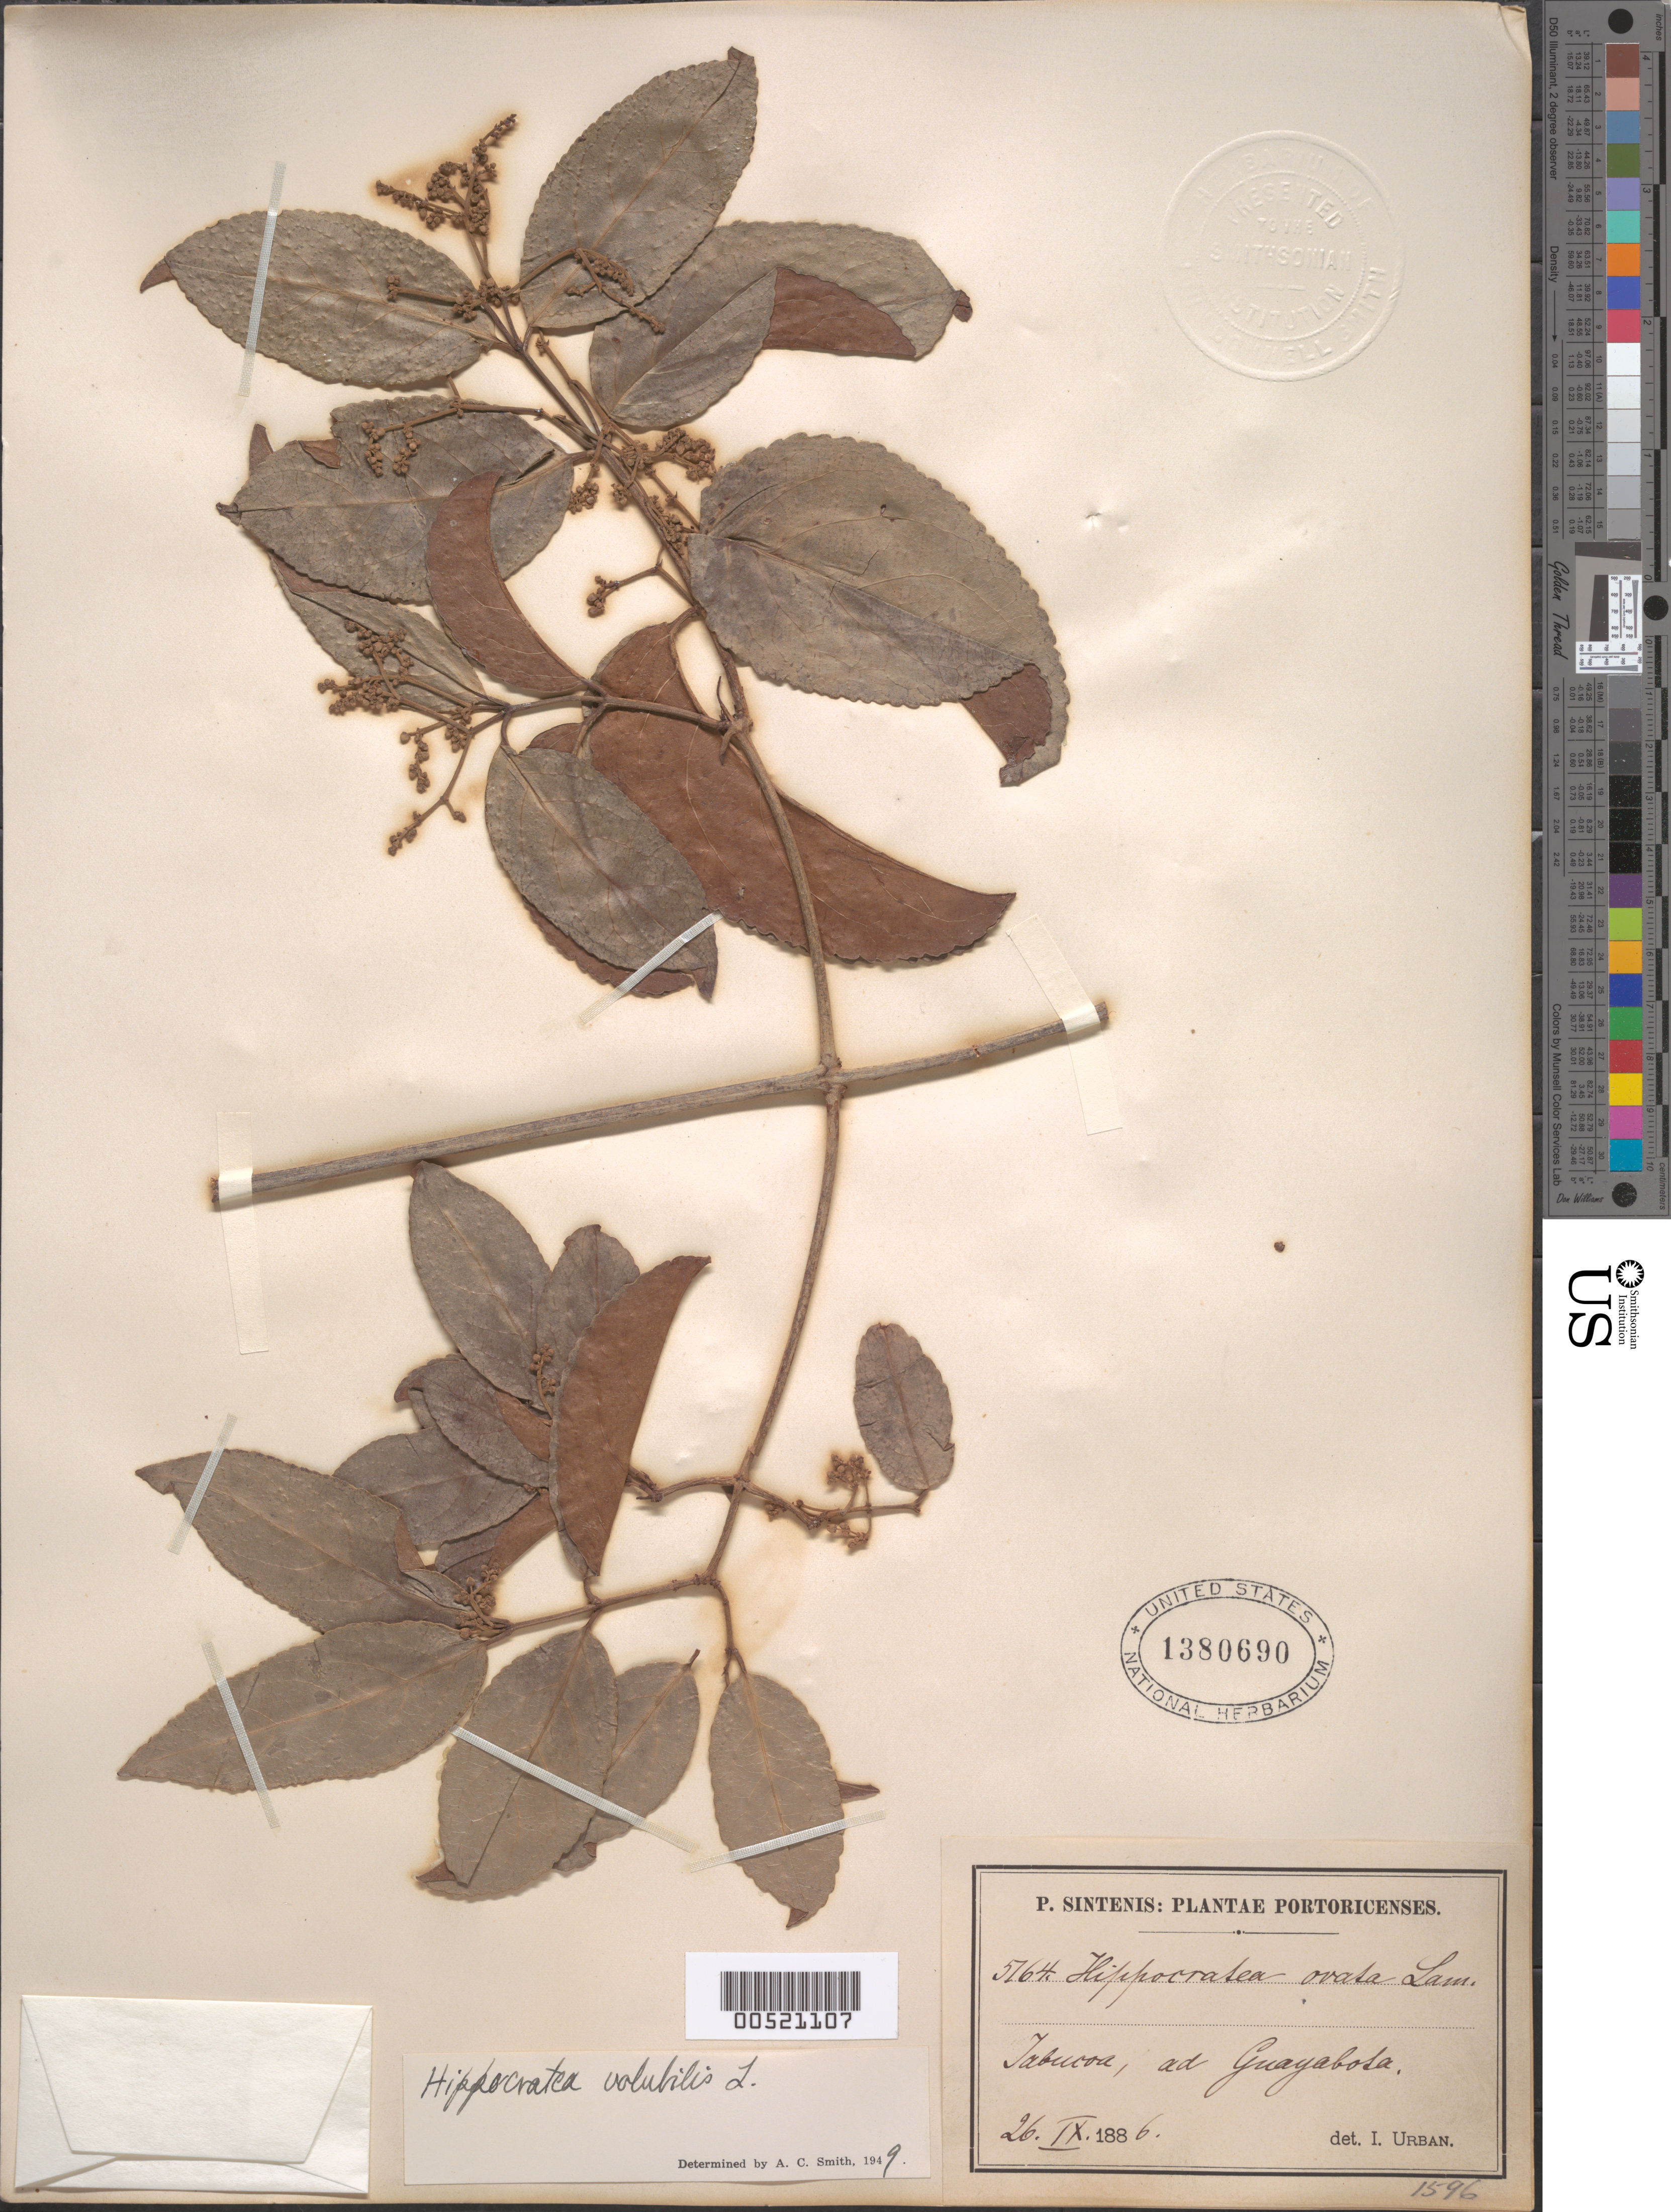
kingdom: Plantae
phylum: Tracheophyta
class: Magnoliopsida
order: Celastrales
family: Celastraceae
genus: Hippocratea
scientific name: Hippocratea volubilis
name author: L.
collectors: P. Sintenis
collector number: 5164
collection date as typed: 26 Sep 1886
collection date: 1886-09-26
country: Puerto Rico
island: Greater Antilles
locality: Yabucoa ad Guayabota.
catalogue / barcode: US 1380690